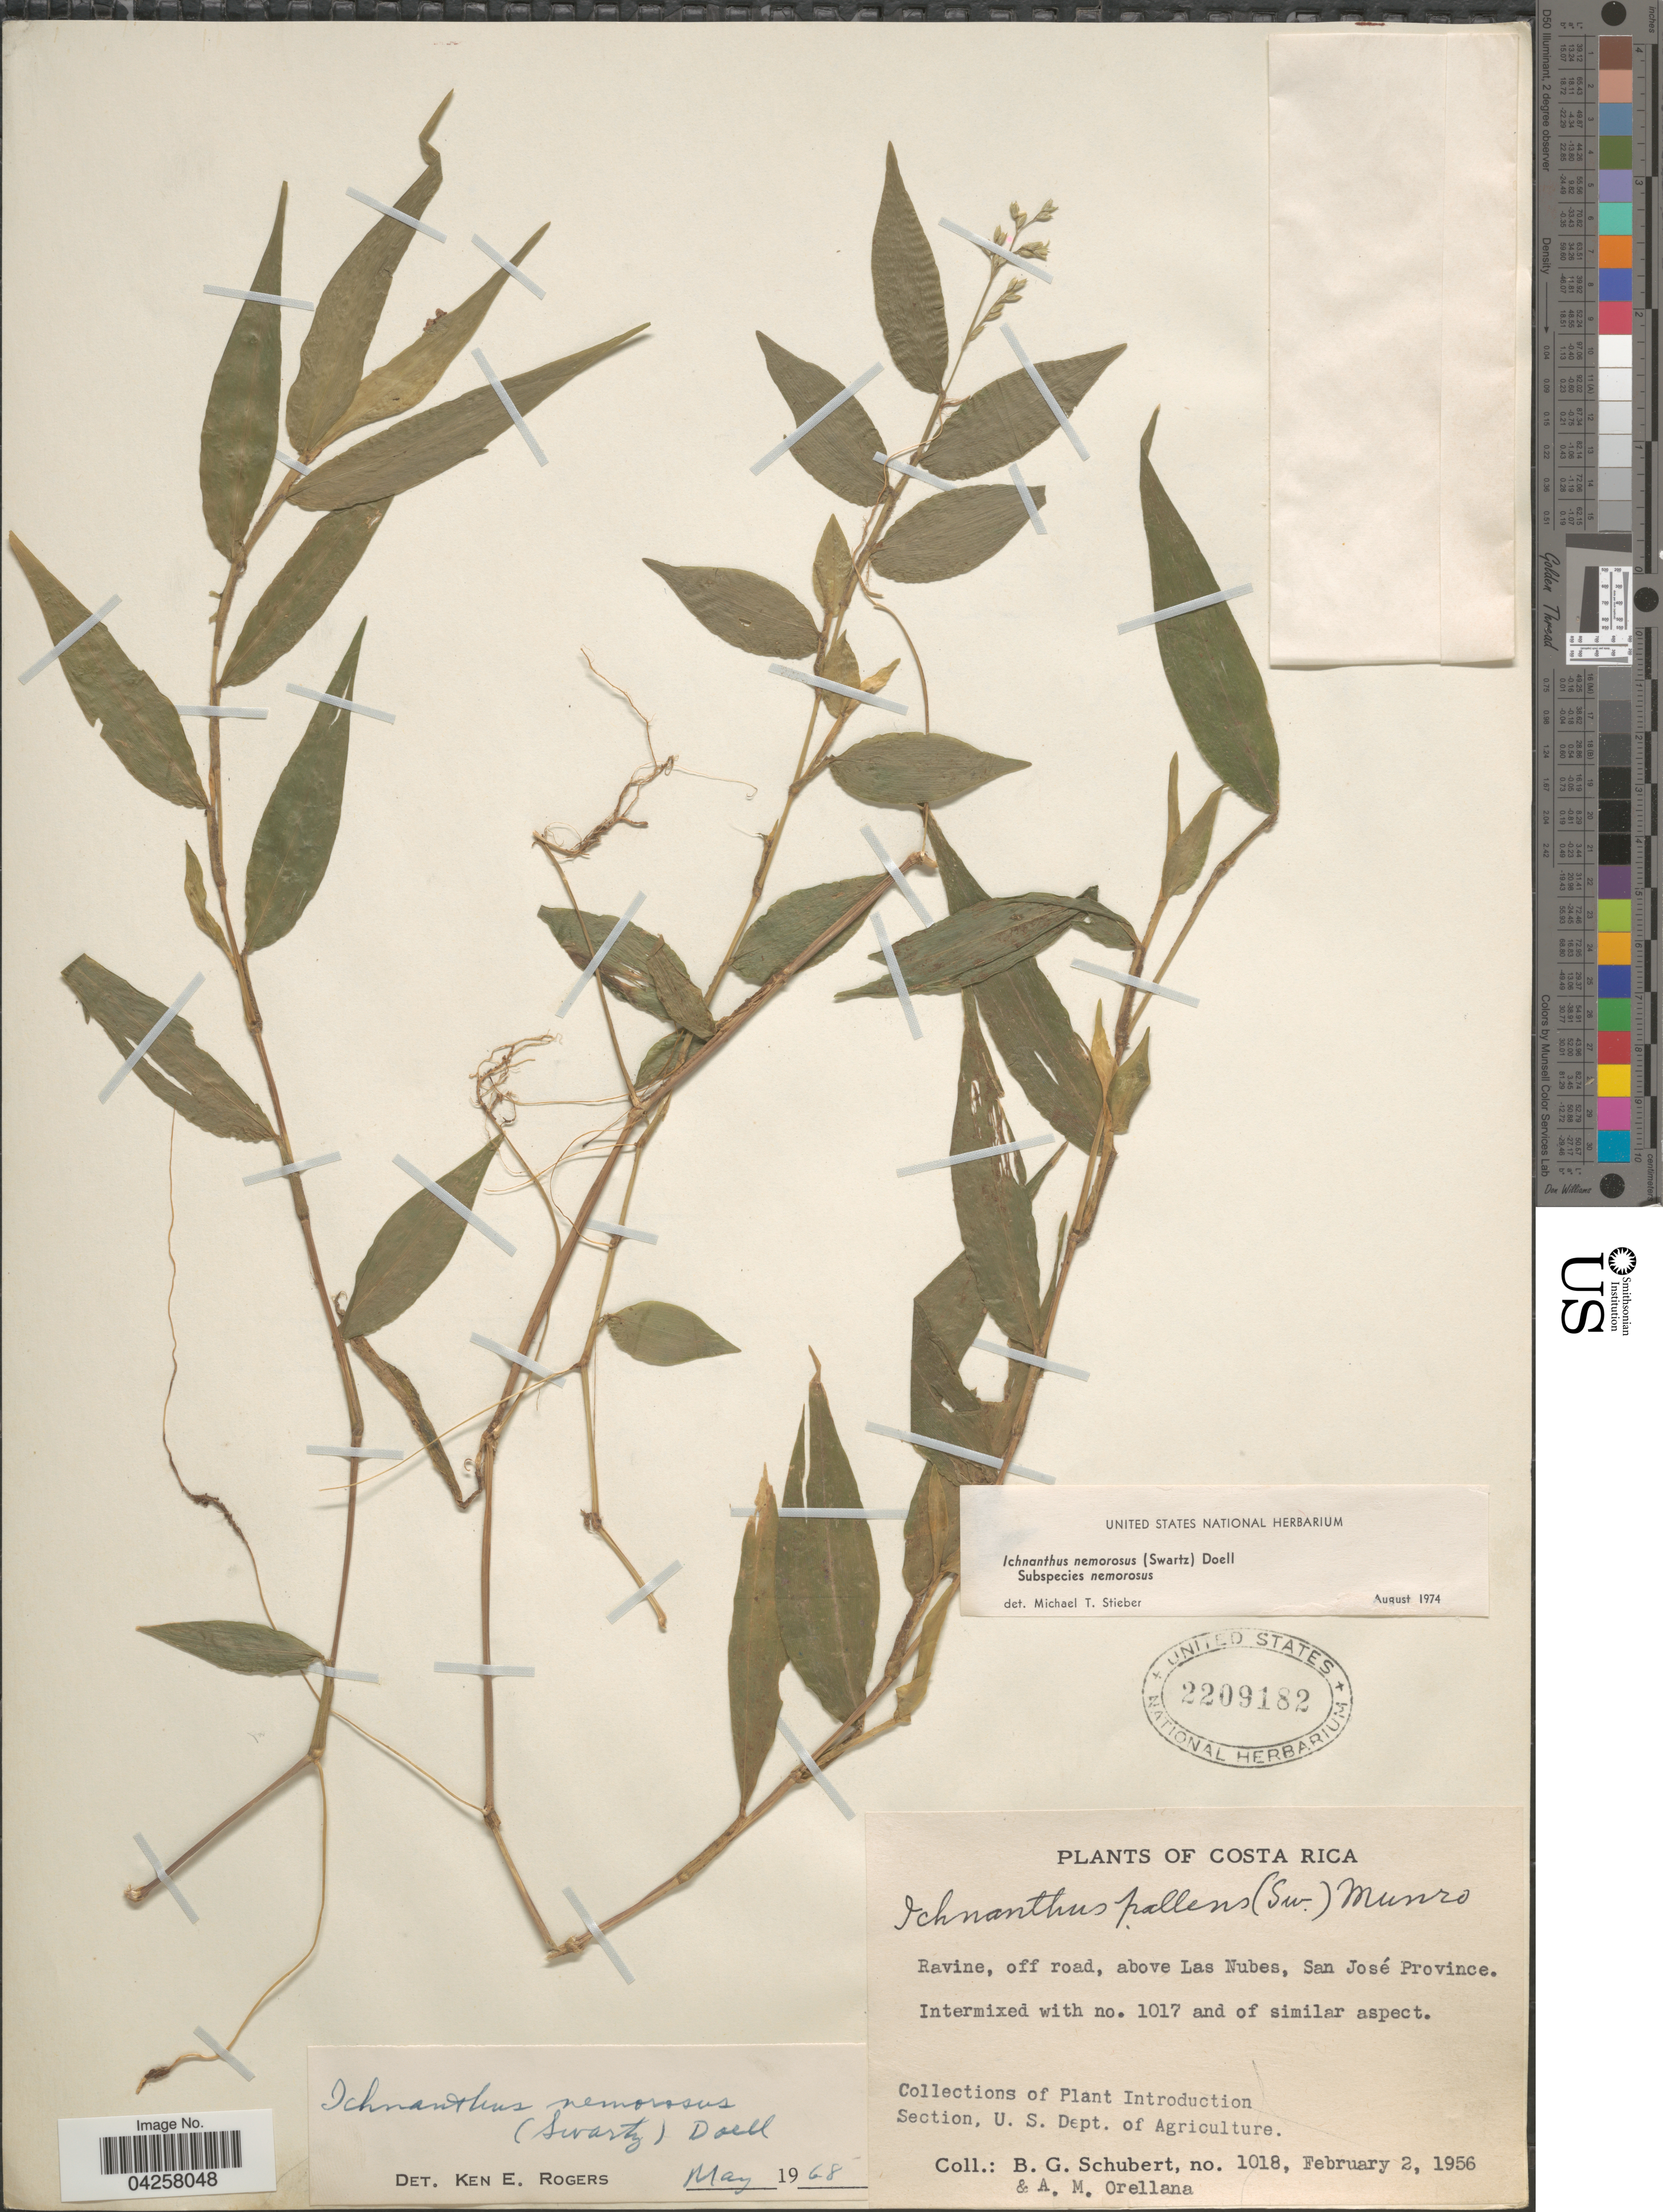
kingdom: Plantae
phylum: Tracheophyta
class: Liliopsida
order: Poales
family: Poaceae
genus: Ichnanthus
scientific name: Ichnanthus nemorosus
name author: (Sw.) Döll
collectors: B. Schubert & A. Orellana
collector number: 1018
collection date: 1956-02-02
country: Costa Rica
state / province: San José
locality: Ravine, off road, above Las Nubes.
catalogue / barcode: US 2209182